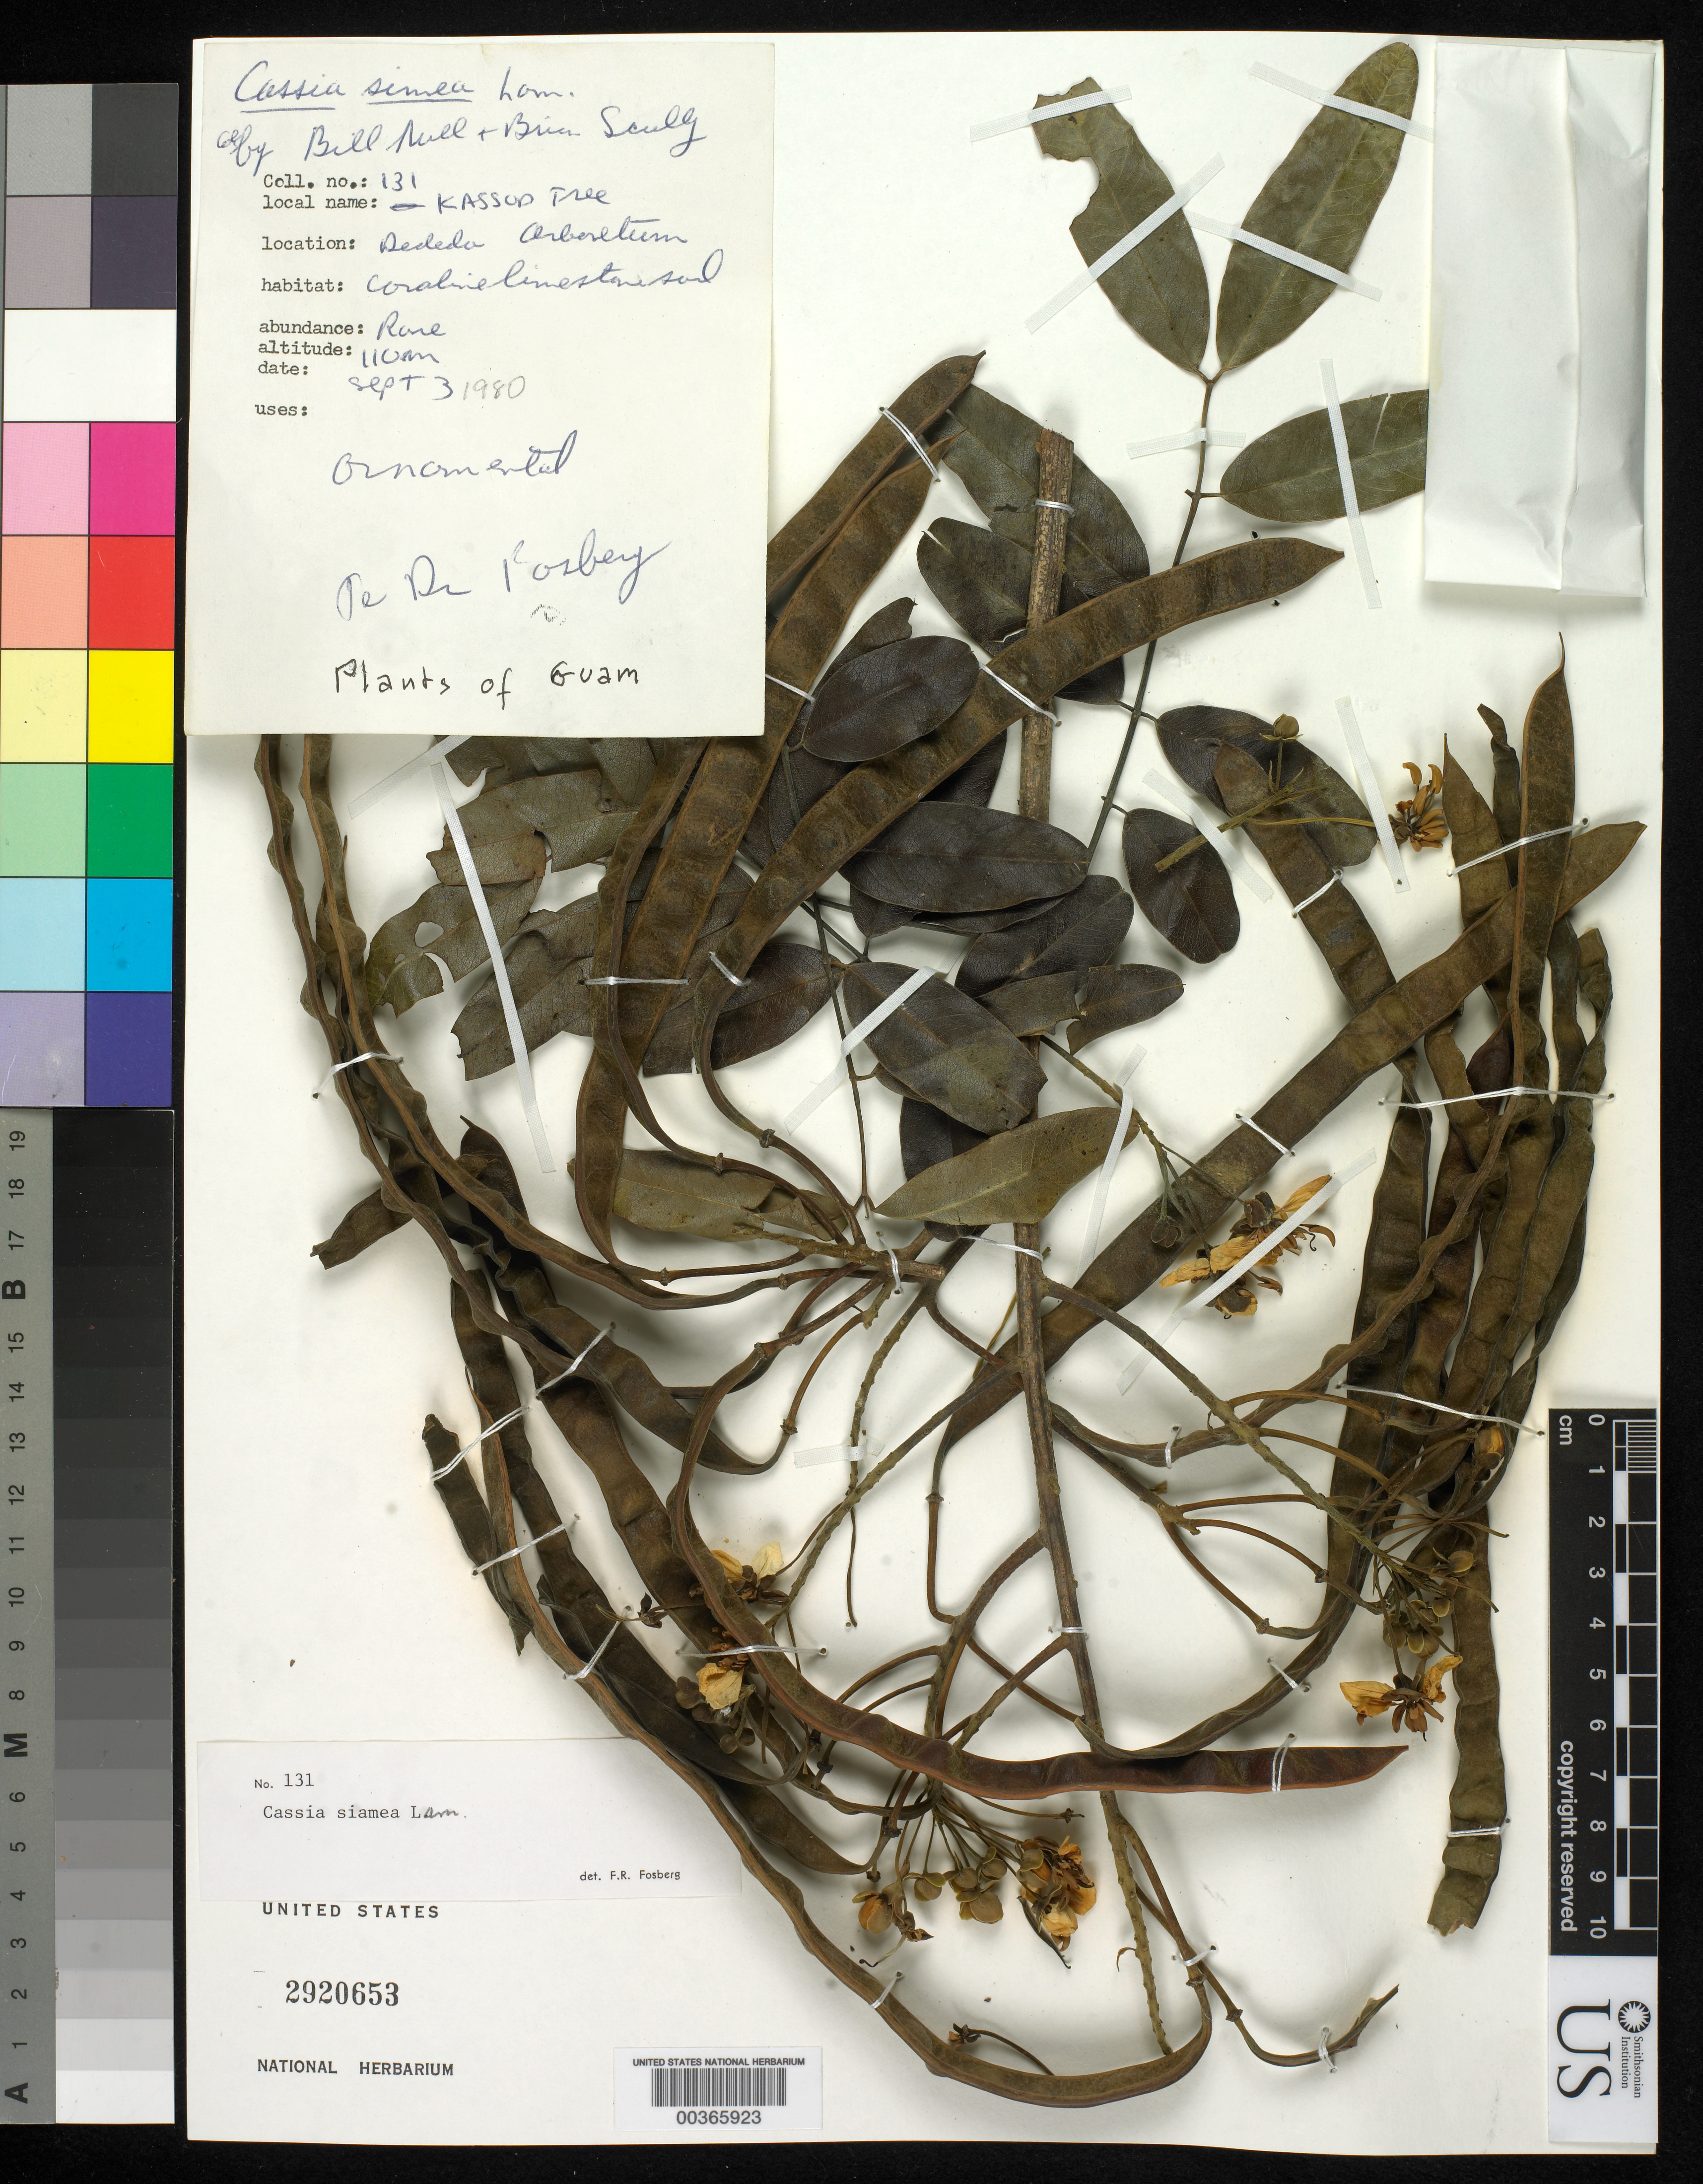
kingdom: Plantae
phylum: Tracheophyta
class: Magnoliopsida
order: Fabales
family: Fabaceae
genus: Senna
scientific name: Senna siamea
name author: (Lam.) H.S. Irwin & Barneby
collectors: B. Null & B. Scully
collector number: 131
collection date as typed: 03 Sep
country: Guam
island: Guam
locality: Dededa arboretum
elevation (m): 110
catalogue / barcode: US 2920653